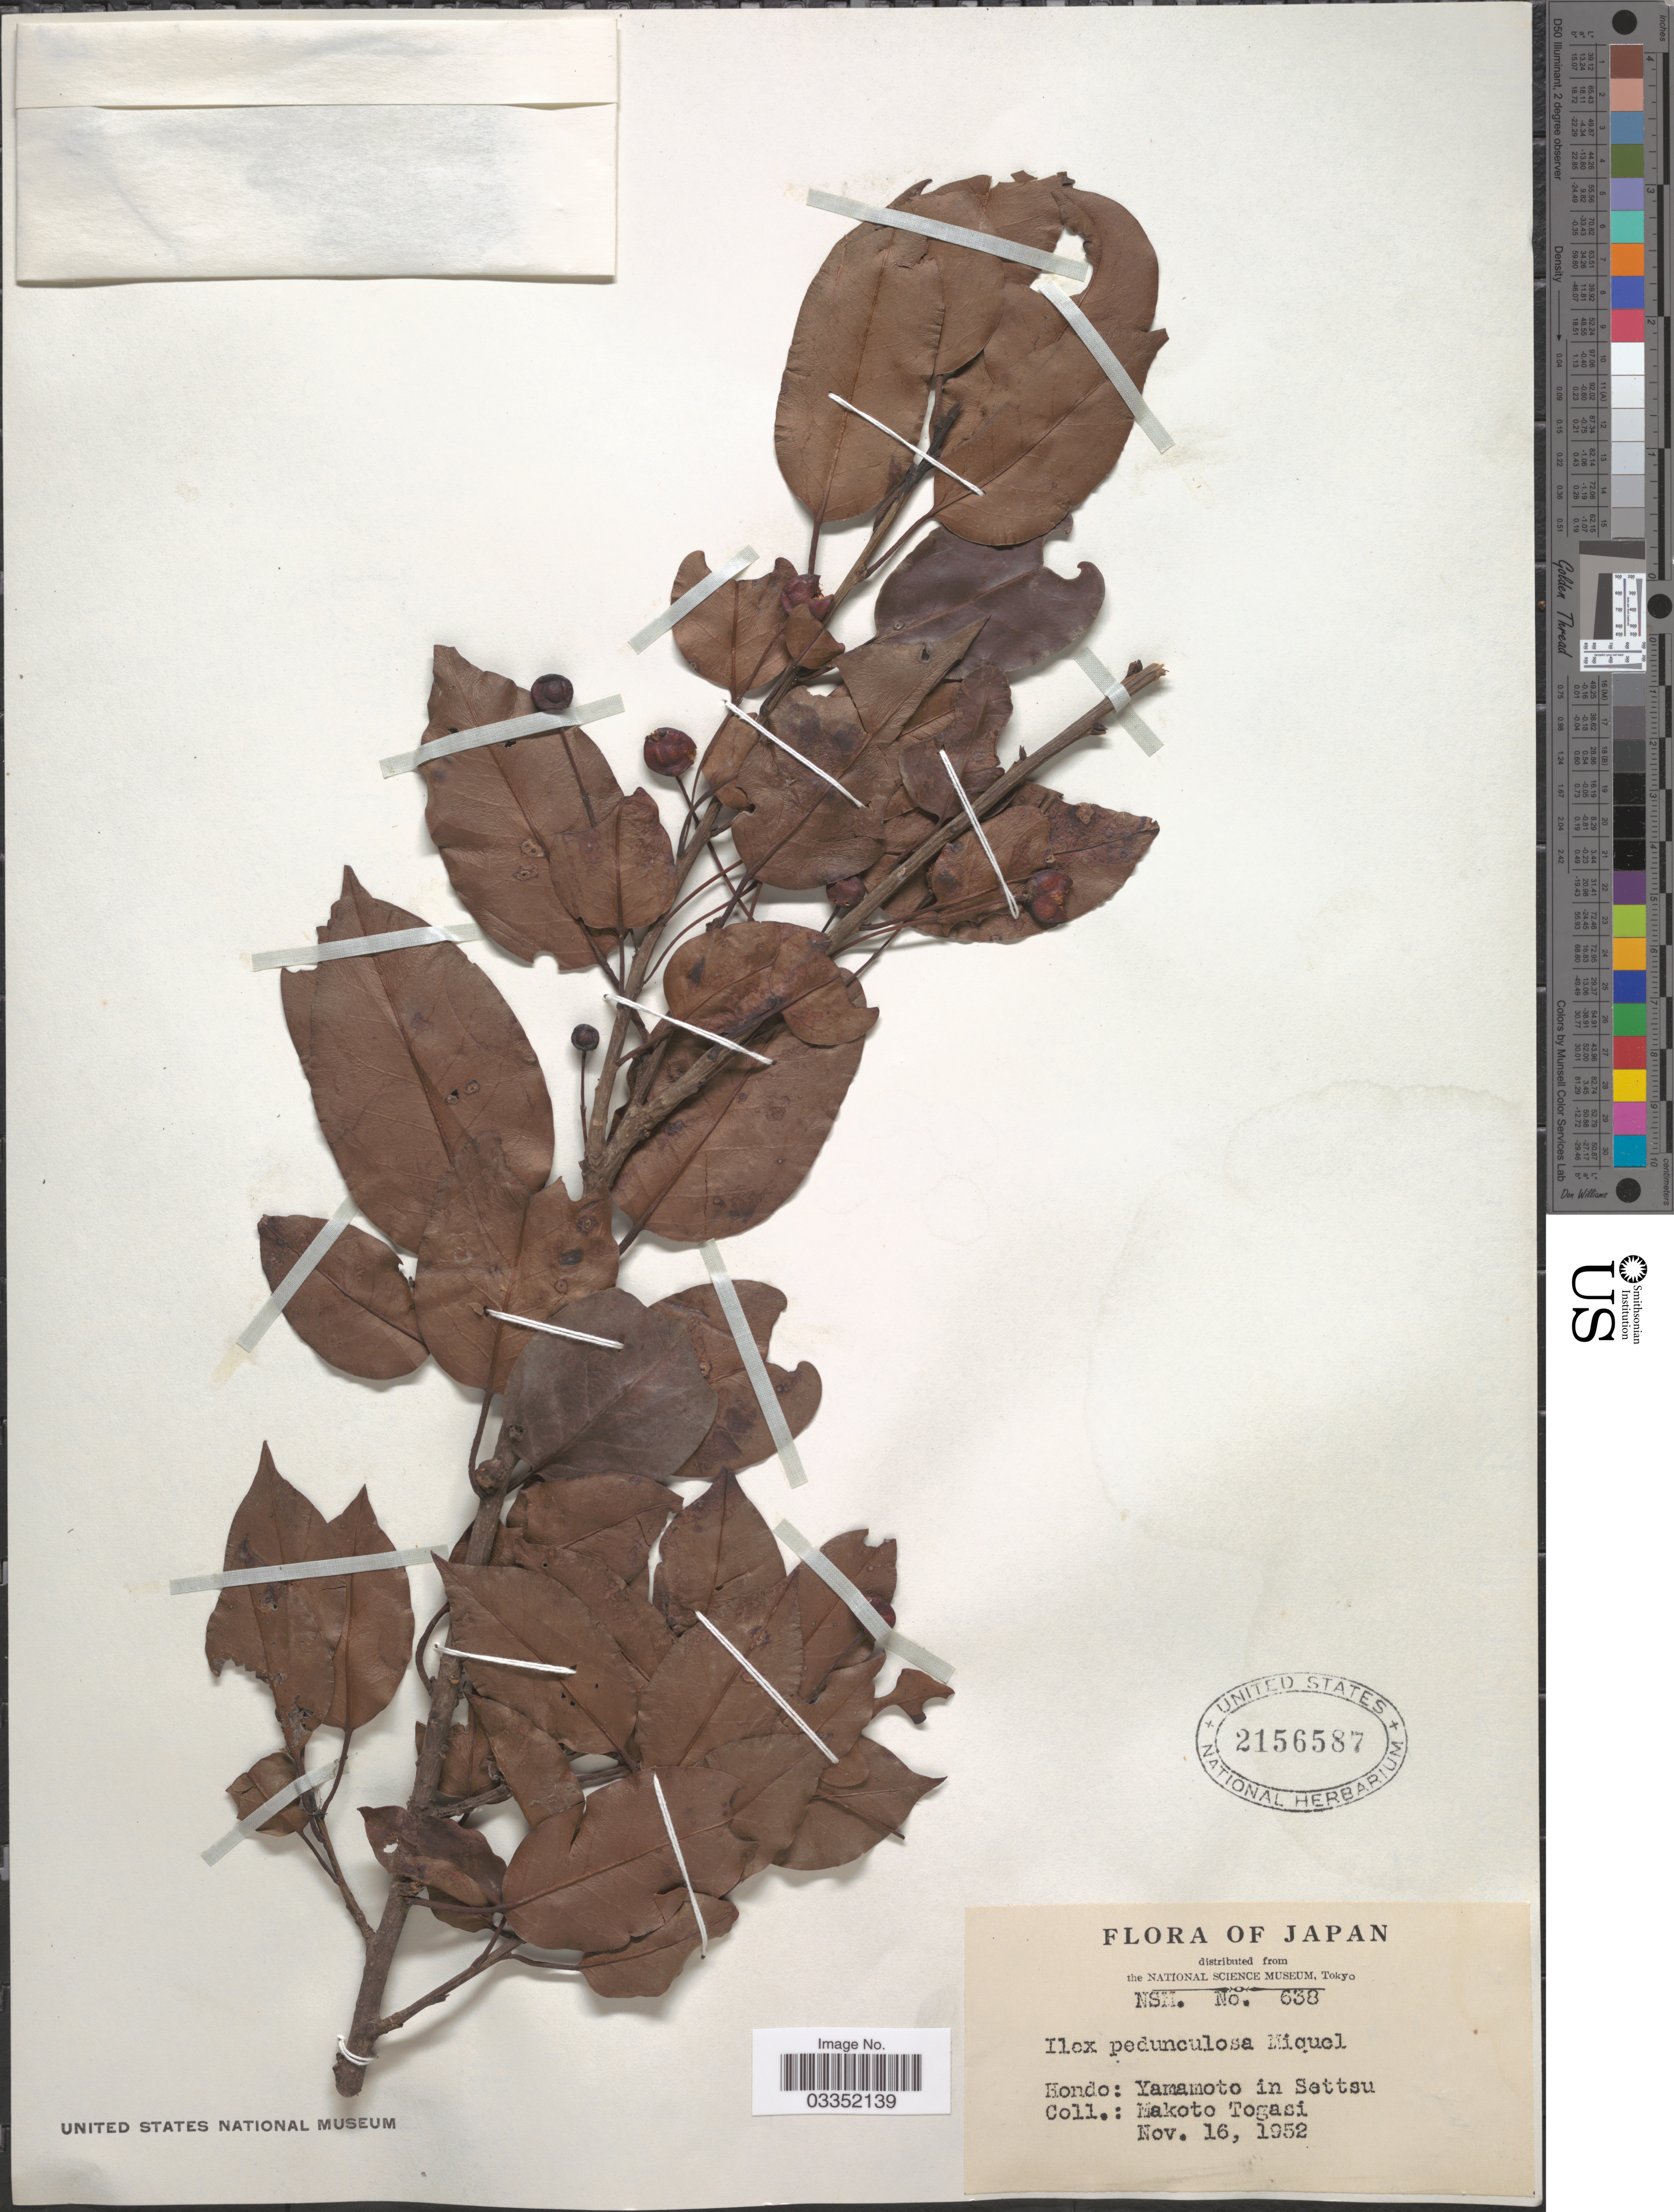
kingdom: Plantae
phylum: Tracheophyta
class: Magnoliopsida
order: Aquifoliales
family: Aquifoliaceae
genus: Ilex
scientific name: Ilex pedunculosa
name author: Miq.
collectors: M. Togasi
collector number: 638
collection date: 1952-11-16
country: Japan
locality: Yamamoto in Settsu.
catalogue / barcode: US 2156587